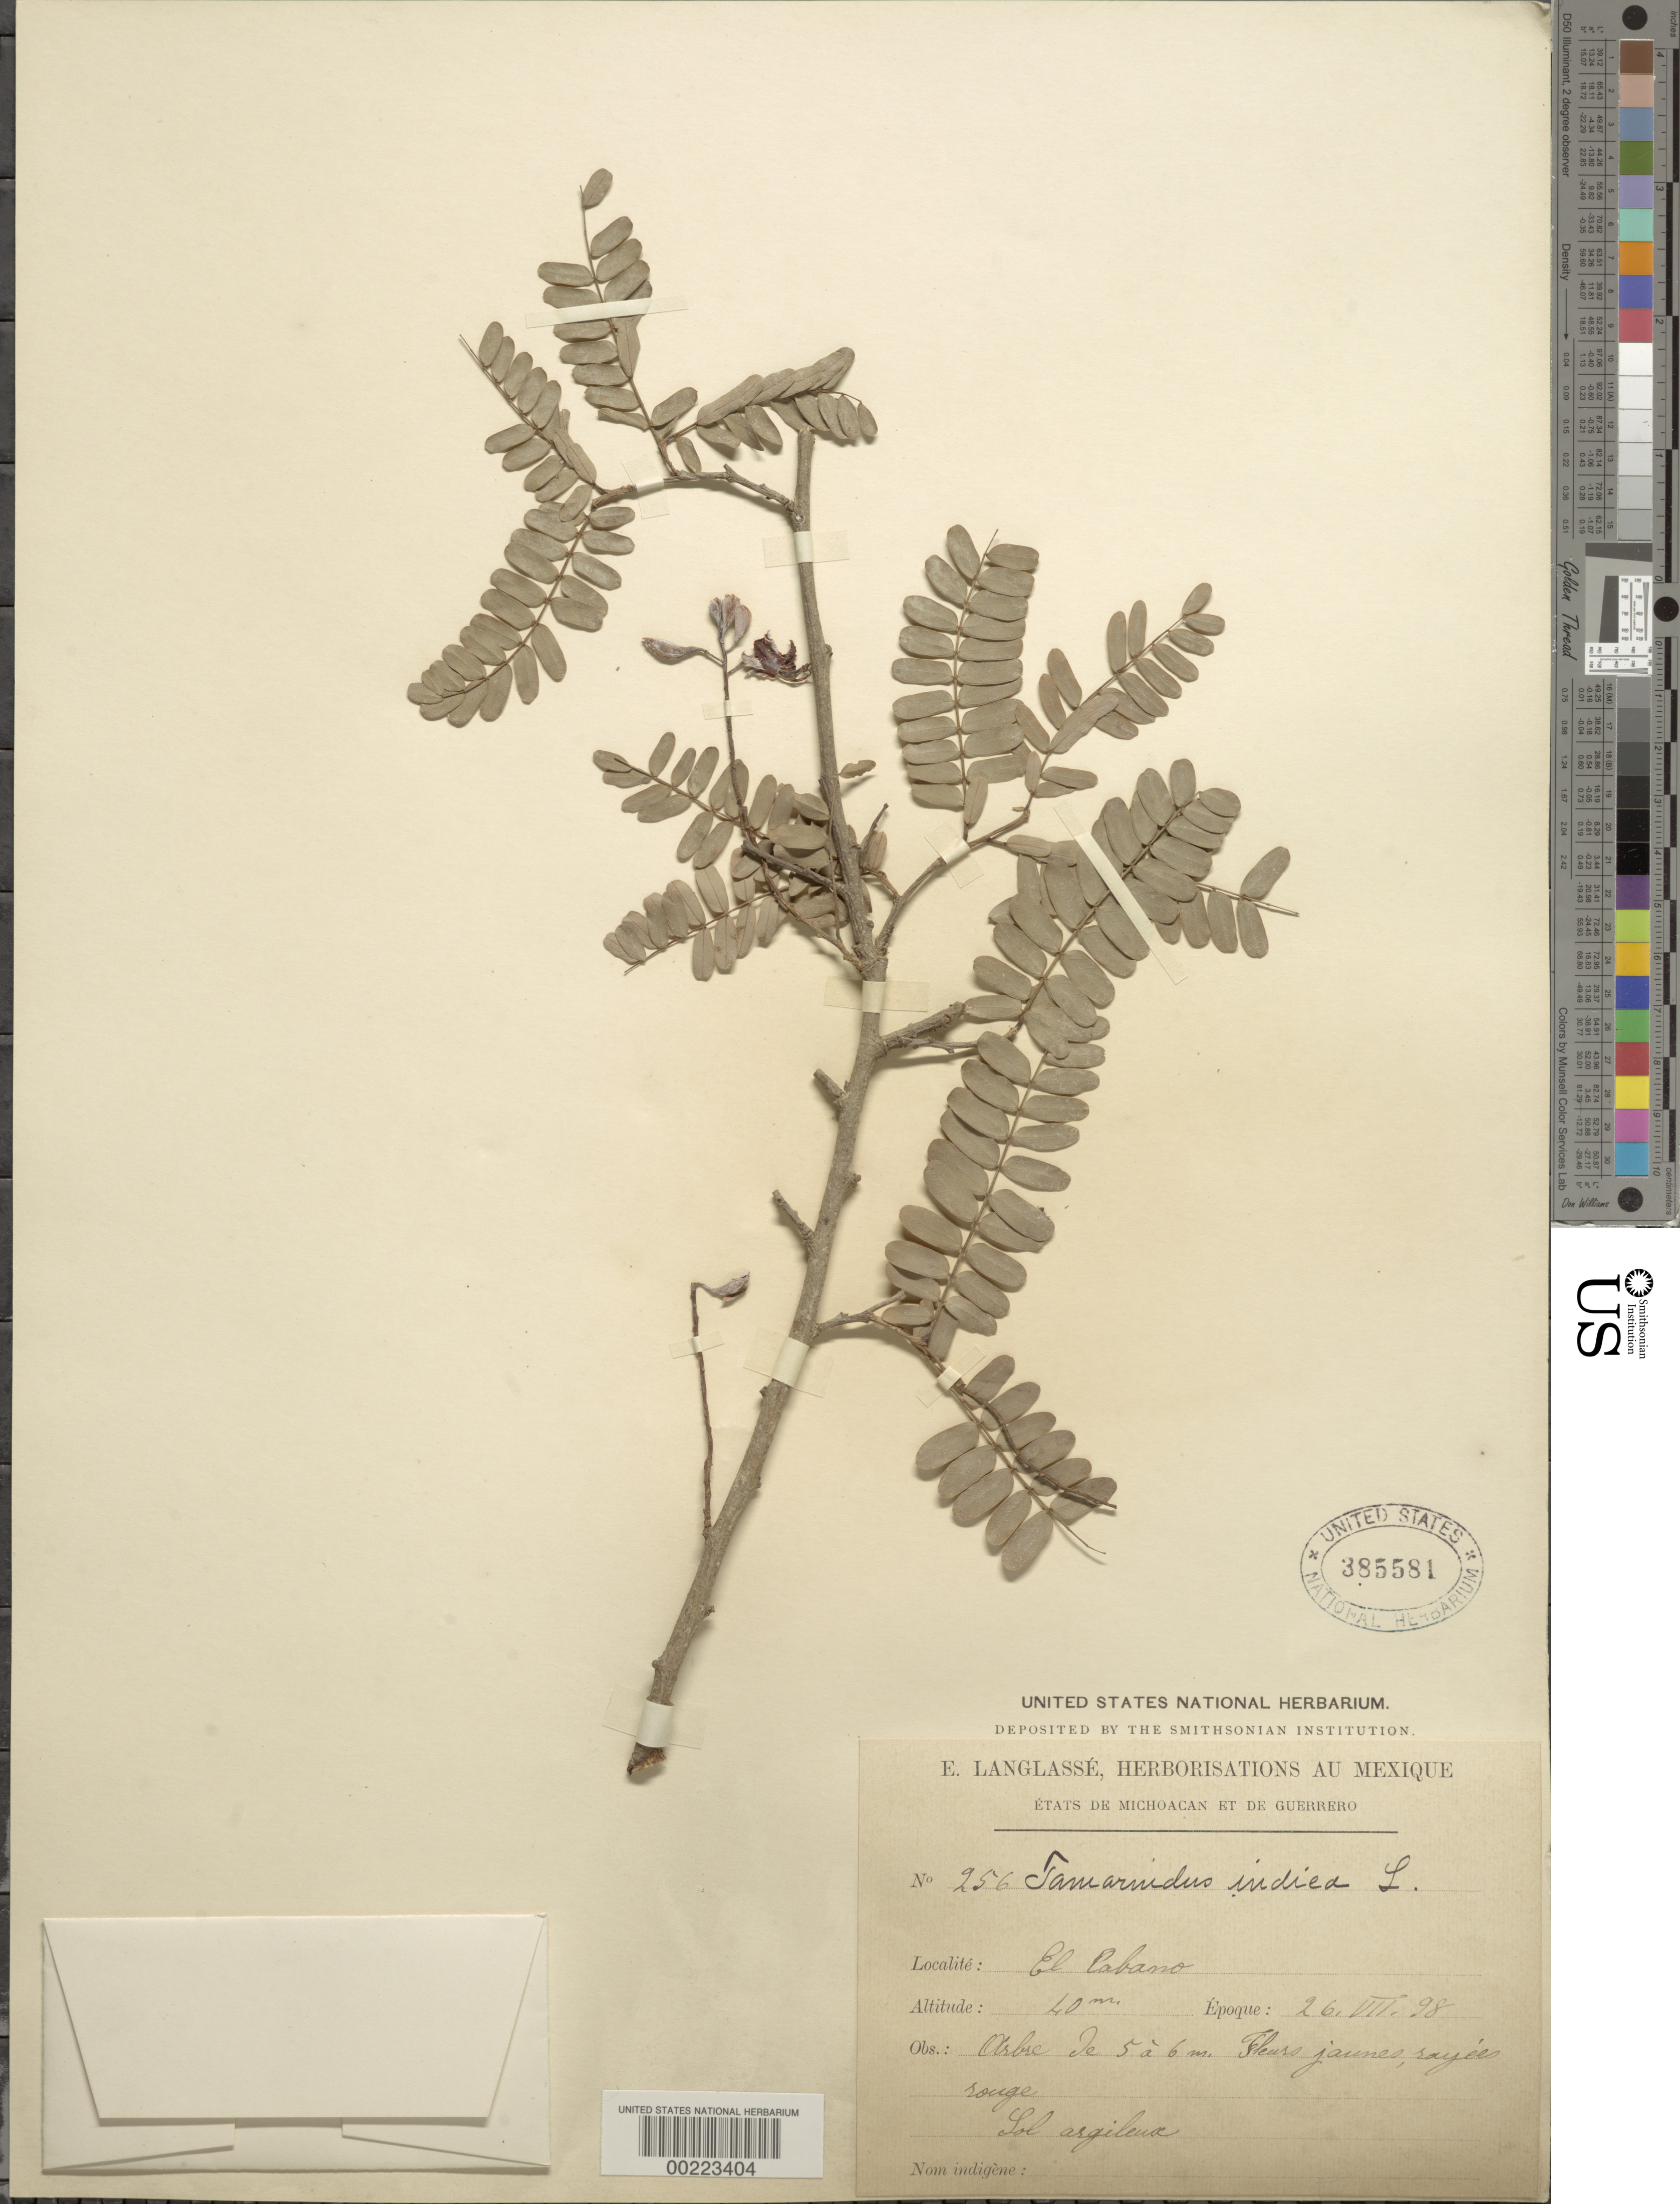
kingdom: Plantae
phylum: Tracheophyta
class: Magnoliopsida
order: Fabales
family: Fabaceae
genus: Tamarindus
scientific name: Tamarindus indica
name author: L.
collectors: E. Langlassé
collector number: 256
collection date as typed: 26 Jul 1898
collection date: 1898-07-26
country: Mexico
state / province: Guerrero / Michoacán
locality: El Cabano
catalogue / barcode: US 385581